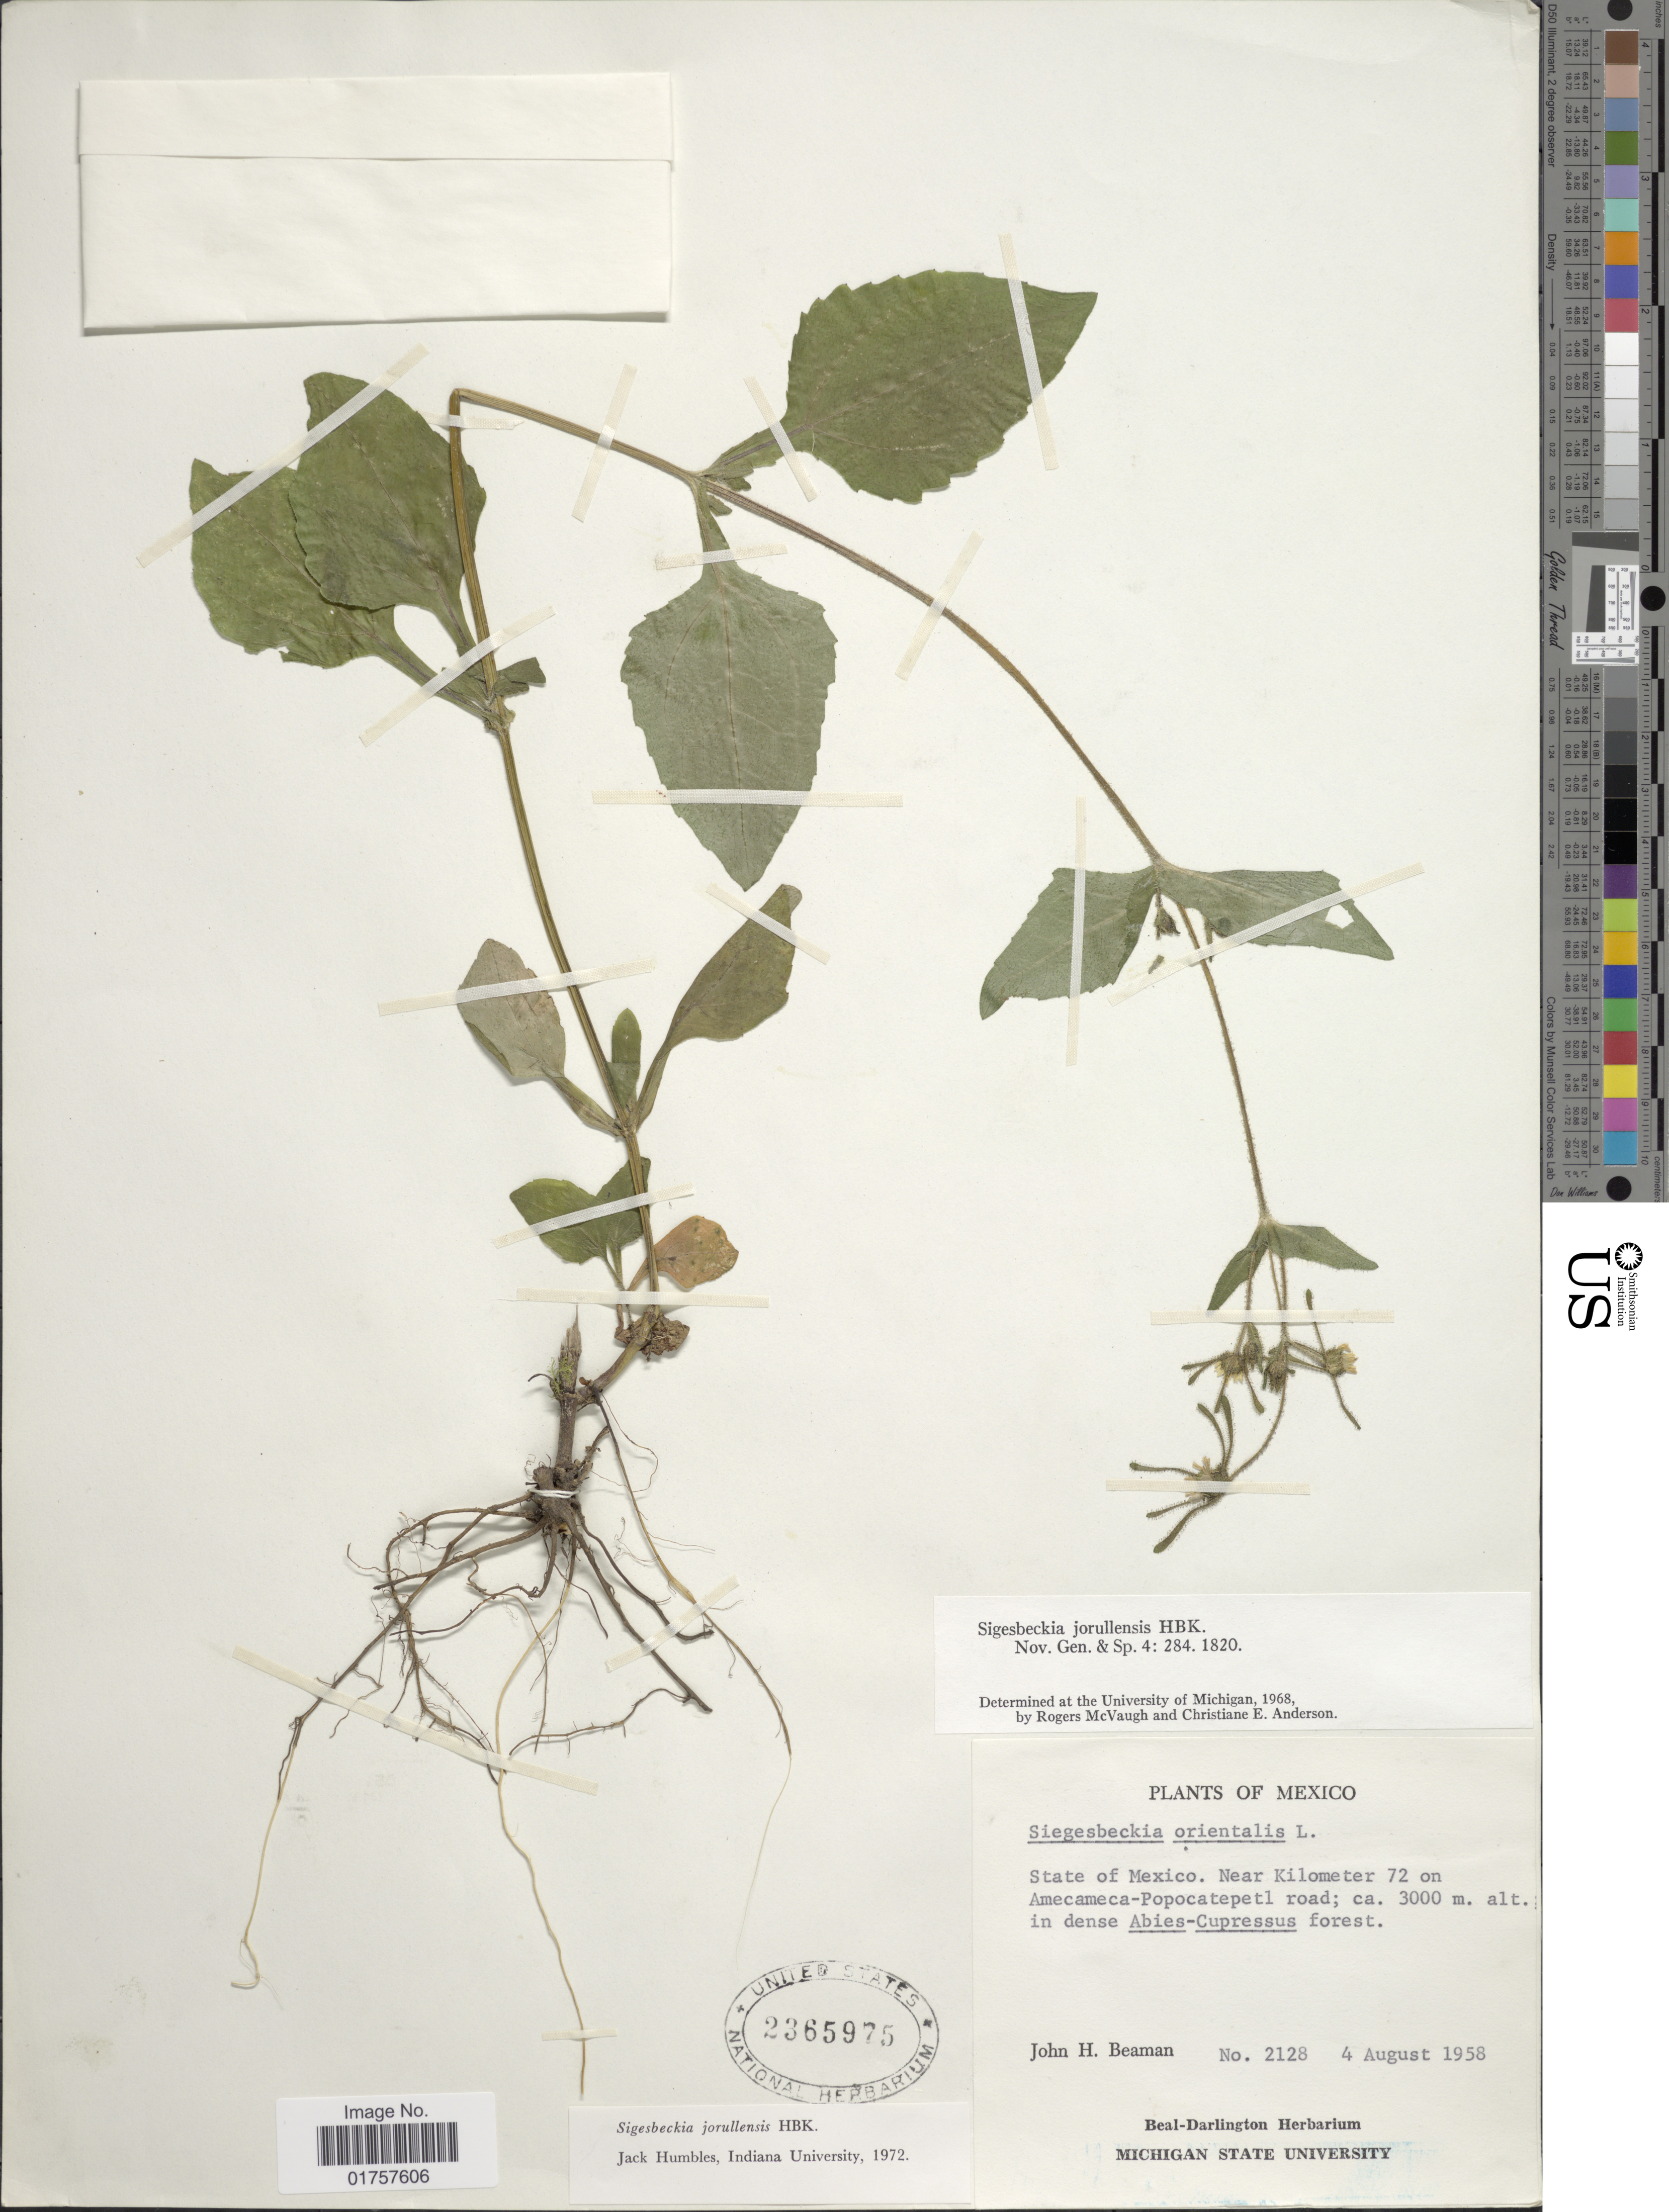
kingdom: Plantae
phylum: Tracheophyta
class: Magnoliopsida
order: Asterales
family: Asteraceae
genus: Sigesbeckia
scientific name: Sigesbeckia jorullensis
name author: Kunth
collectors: J. H. Beaman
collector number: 2128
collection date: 1958-08-04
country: Mexico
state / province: México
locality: Near Kilometer 72 on Amecameca-Popocatepetl road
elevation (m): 3000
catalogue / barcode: US 2365975